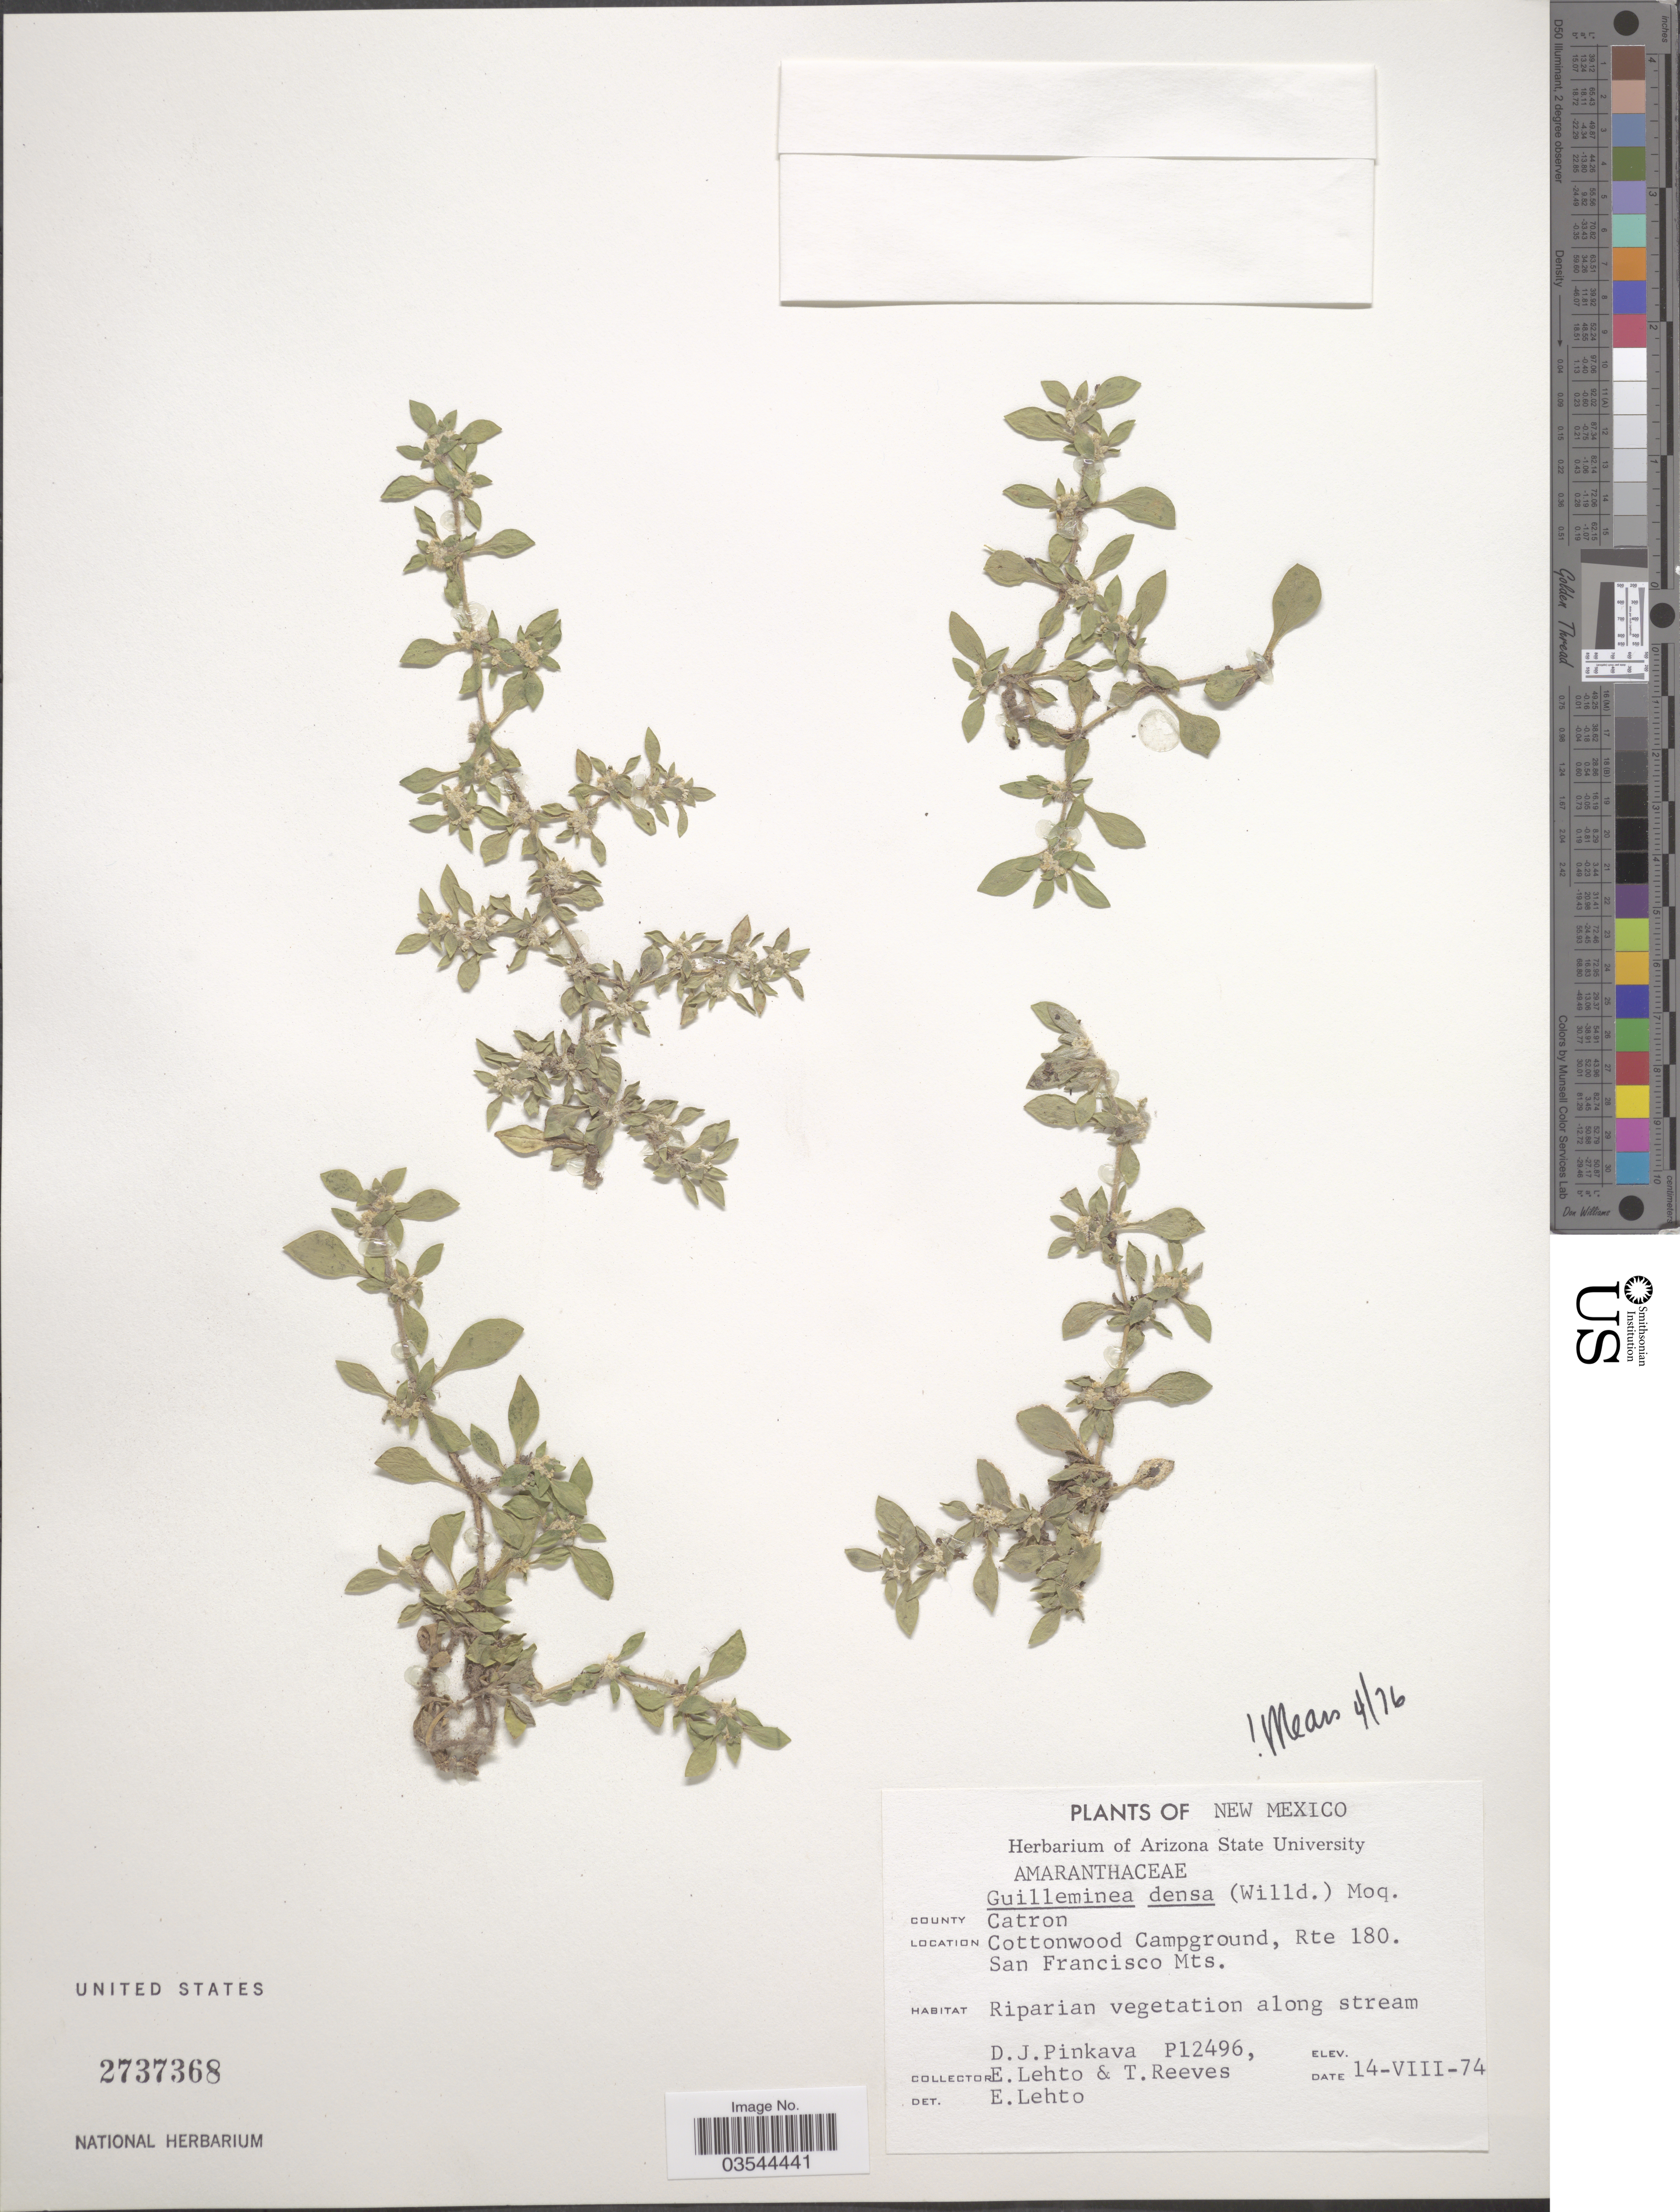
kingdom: Plantae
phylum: Tracheophyta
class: Magnoliopsida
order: Caryophyllales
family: Amaranthaceae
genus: Guilleminea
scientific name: Guilleminea densa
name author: (Humb. & Bonpl. ex Schult.) Moq.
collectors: D. J. Pinkava, E. Lehto & T. Reeves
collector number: P12496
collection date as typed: Transcribed d/m/y: 14/8/74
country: United States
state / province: New Mexico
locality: County Catron. Cottonwood Campground, Rte 180. San Francisco Mts.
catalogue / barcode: US 2737368